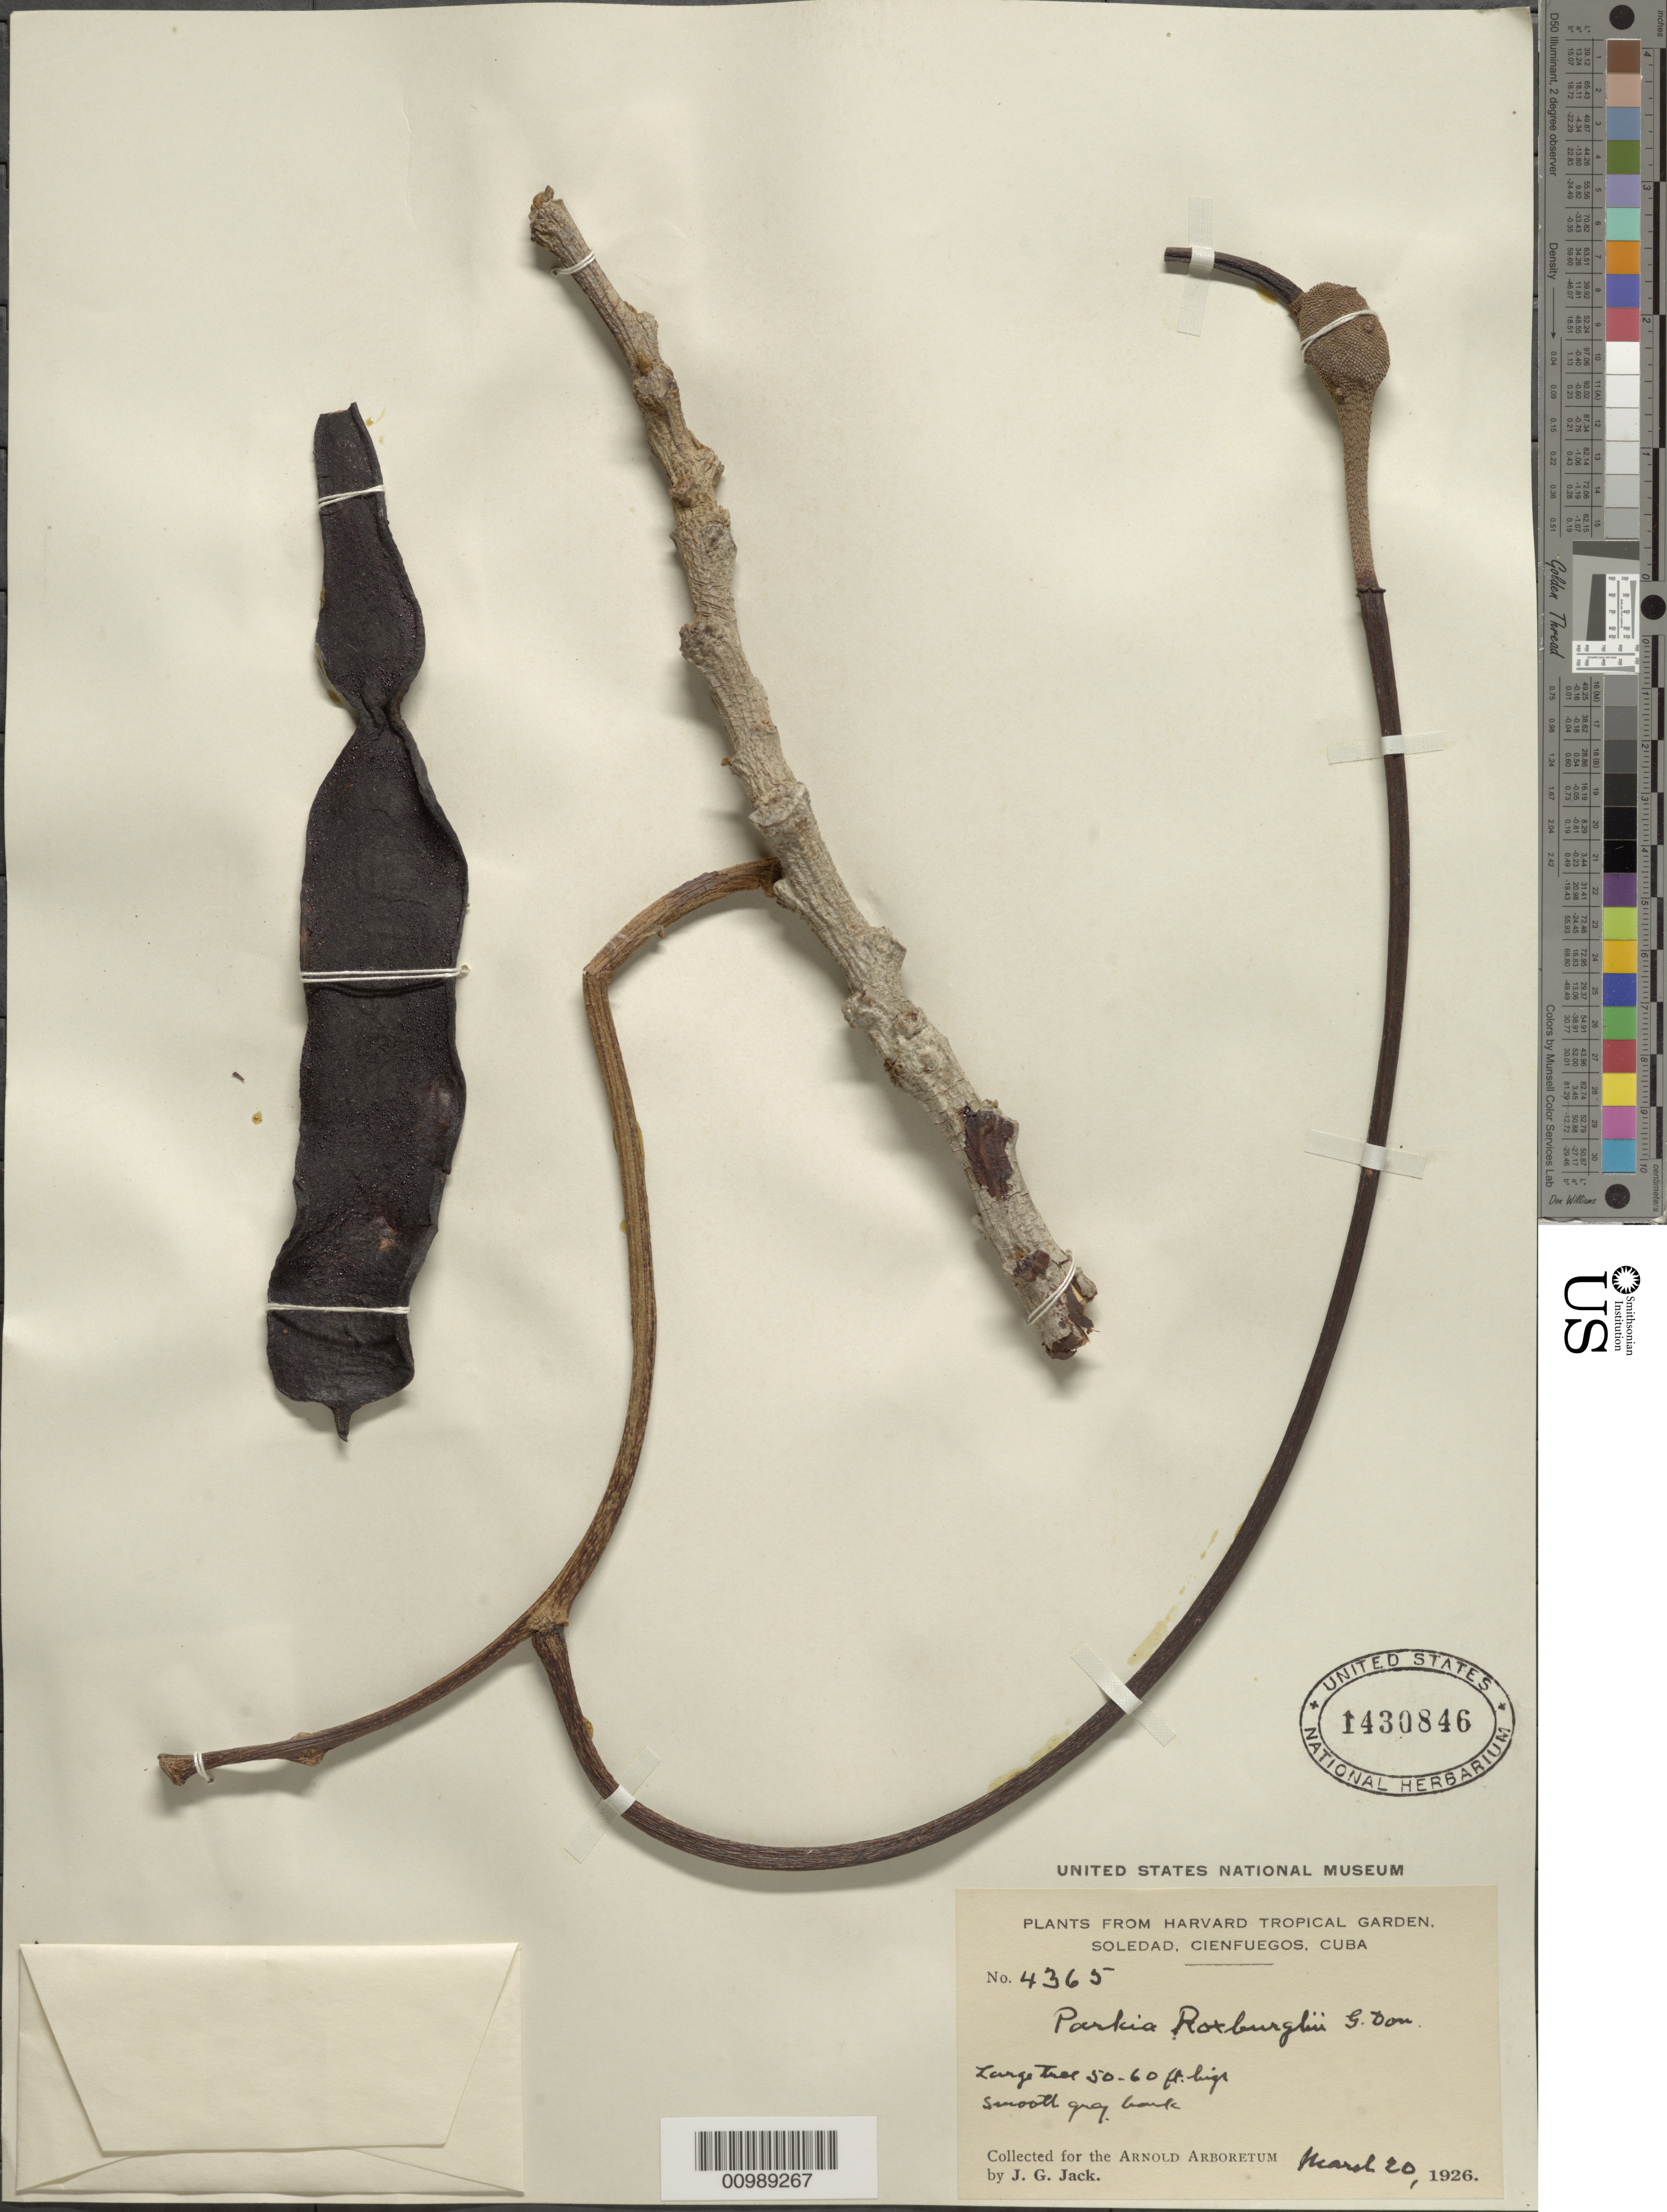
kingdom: Plantae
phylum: Tracheophyta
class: Magnoliopsida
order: Fabales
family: Fabaceae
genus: Parkia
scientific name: Parkia biglobosa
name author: (Jacq.) R. Br. ex G. Don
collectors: J. G. Jack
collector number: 4365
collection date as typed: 20 Mar 1926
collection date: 1926-03-20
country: Cuba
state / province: Cienfuegos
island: Cuba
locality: Soledad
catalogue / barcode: US 1430846